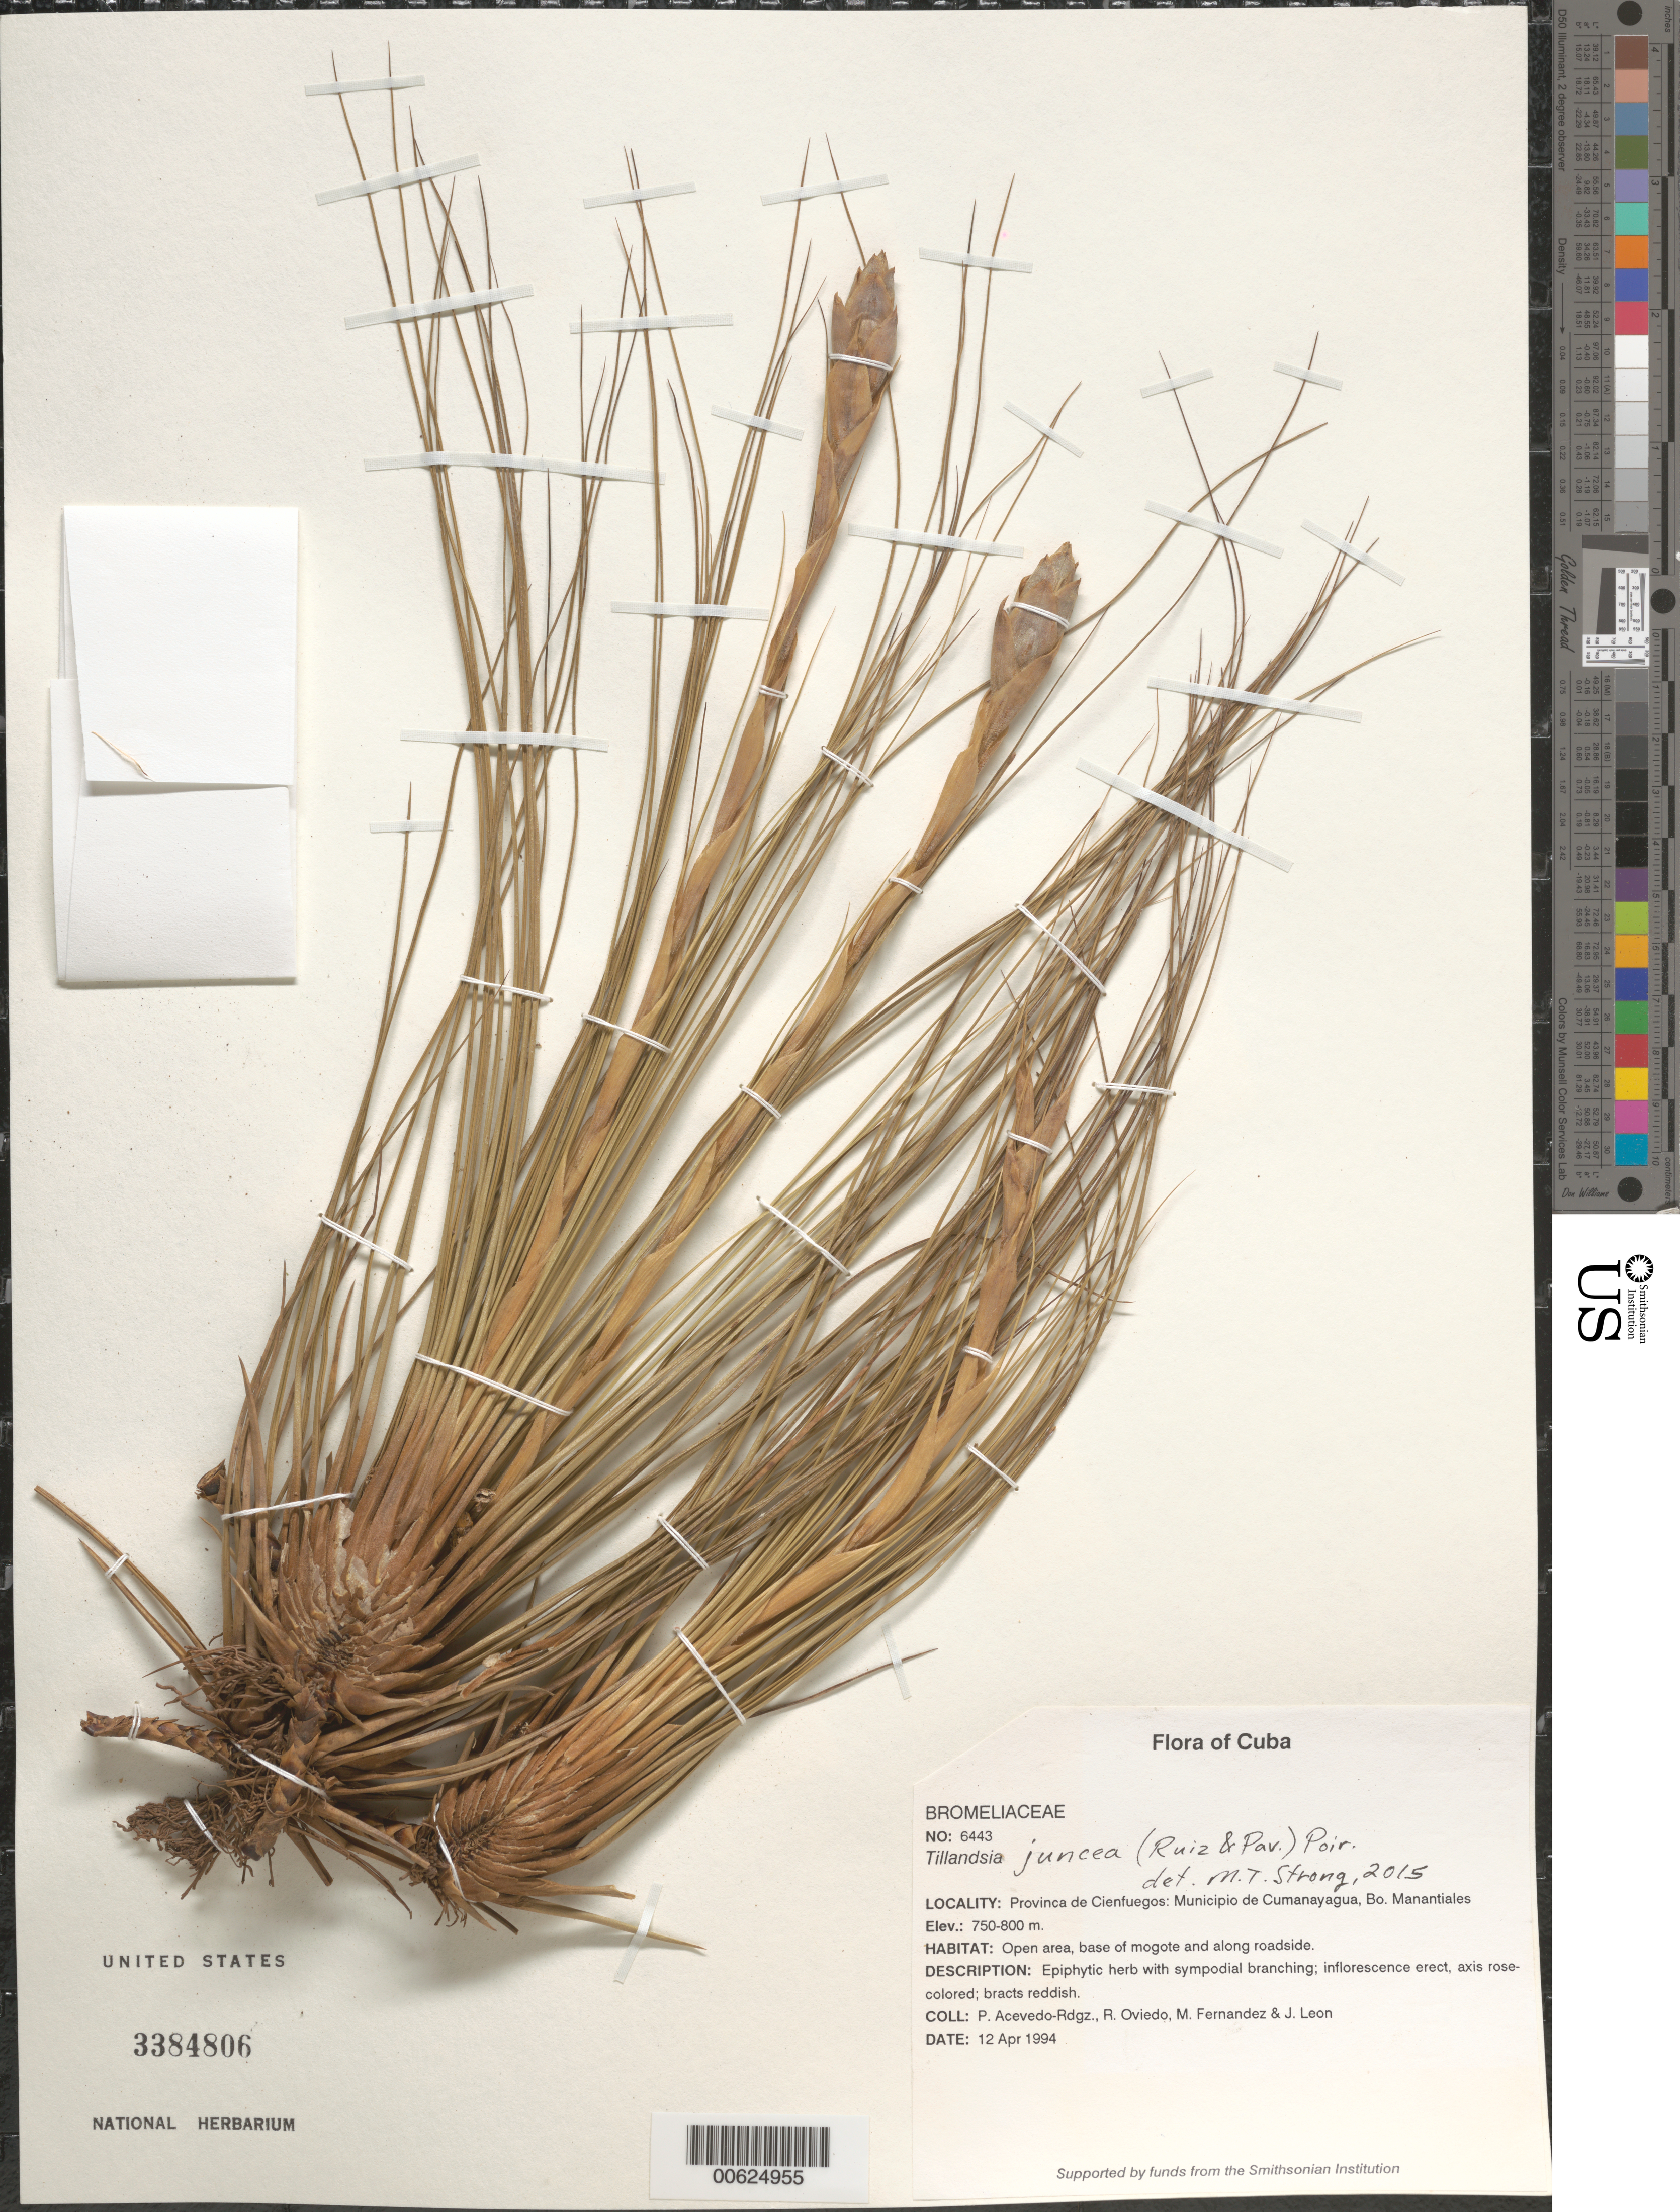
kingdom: Plantae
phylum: Tracheophyta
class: Liliopsida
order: Poales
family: Bromeliaceae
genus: Tillandsia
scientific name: Tillandsia juncea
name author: (Ruiz & Pav.) Poir.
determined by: Strong, M. T., (US), Smithsonian Institution - National Museum of Natural History (UNITED STATES)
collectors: P. Acevedo-Rodr., R. Oviedo, M. Fernández & J. León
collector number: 6443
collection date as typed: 12 Apr 1994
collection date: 1994-04-12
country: Cuba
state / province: Cienfuegos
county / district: Municipio de Cumanayagua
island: Cuba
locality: Bo Manantiales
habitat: Open area, base of mogote and along roadside.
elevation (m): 750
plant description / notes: MO, NY, SEL, US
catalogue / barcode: US 3384806